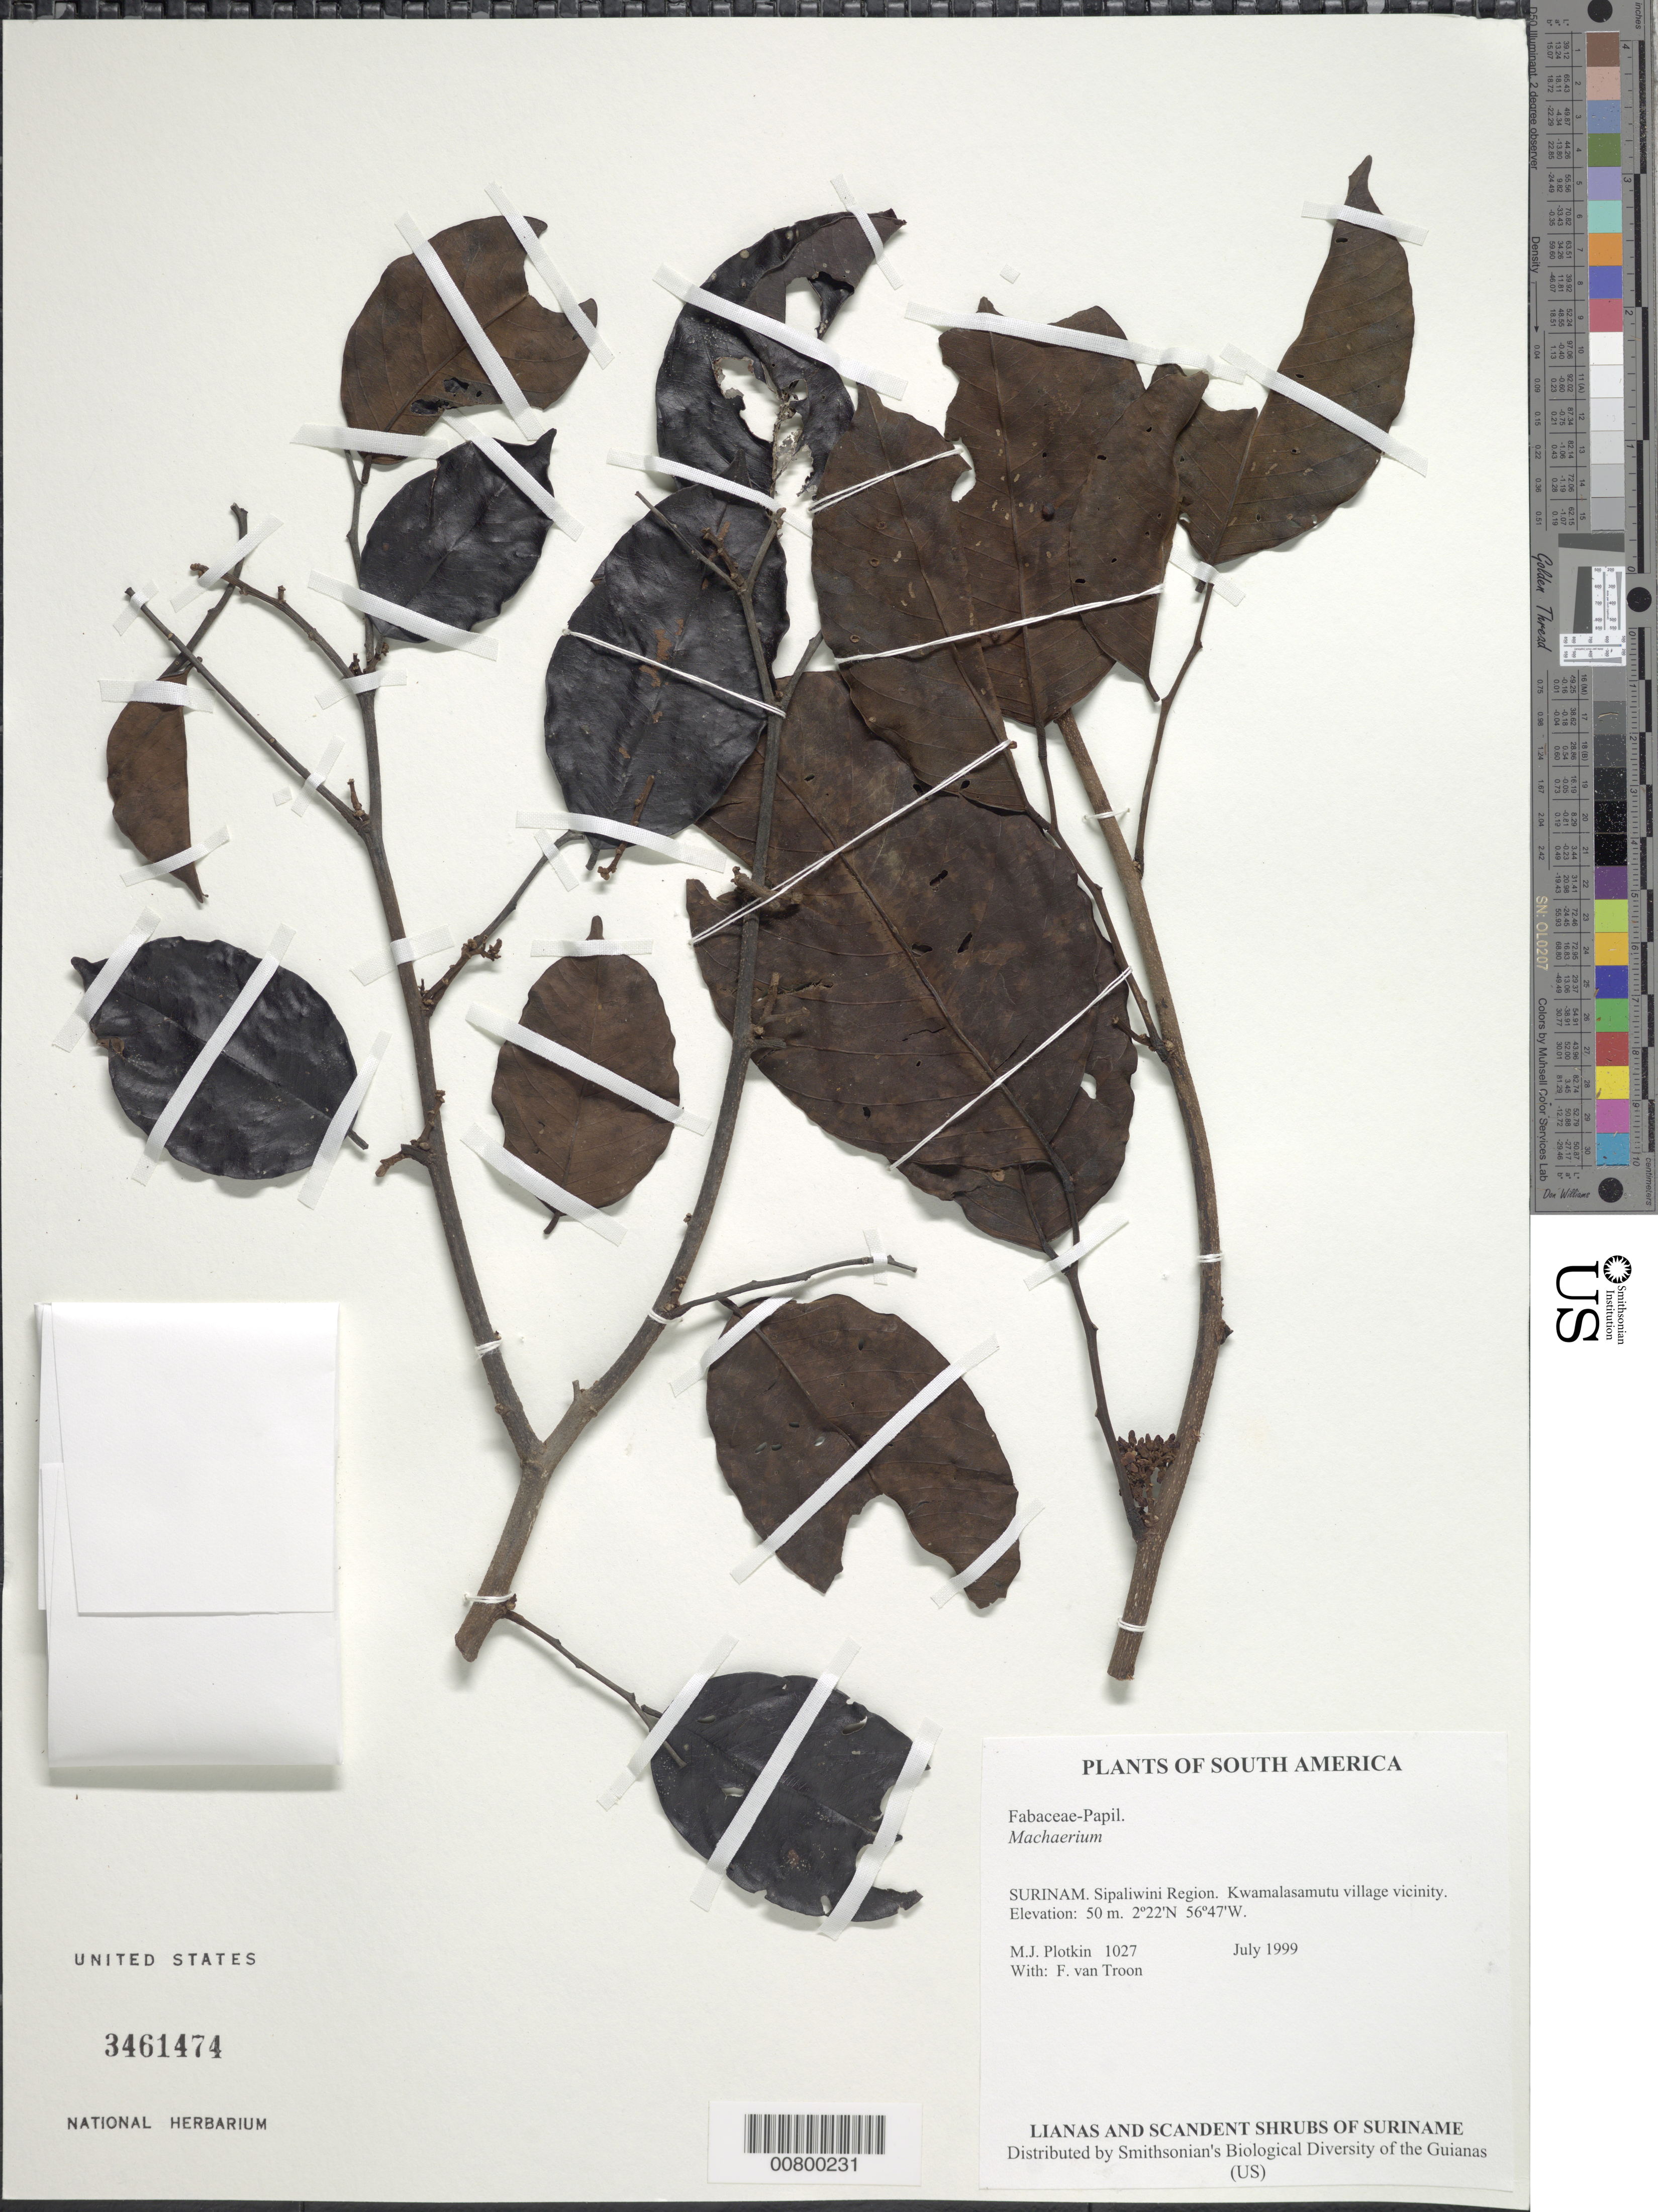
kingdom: Plantae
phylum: Tracheophyta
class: Magnoliopsida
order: Fabales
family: Fabaceae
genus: Machaerium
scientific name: Machaerium sp.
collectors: M. Plotkin & F. Van Troon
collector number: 1027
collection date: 1999-07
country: Suriname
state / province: Sipaliwini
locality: Surinam. Sipaliwini Region. Kwamalasamutu village and vicinity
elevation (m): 50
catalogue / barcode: US 3461474